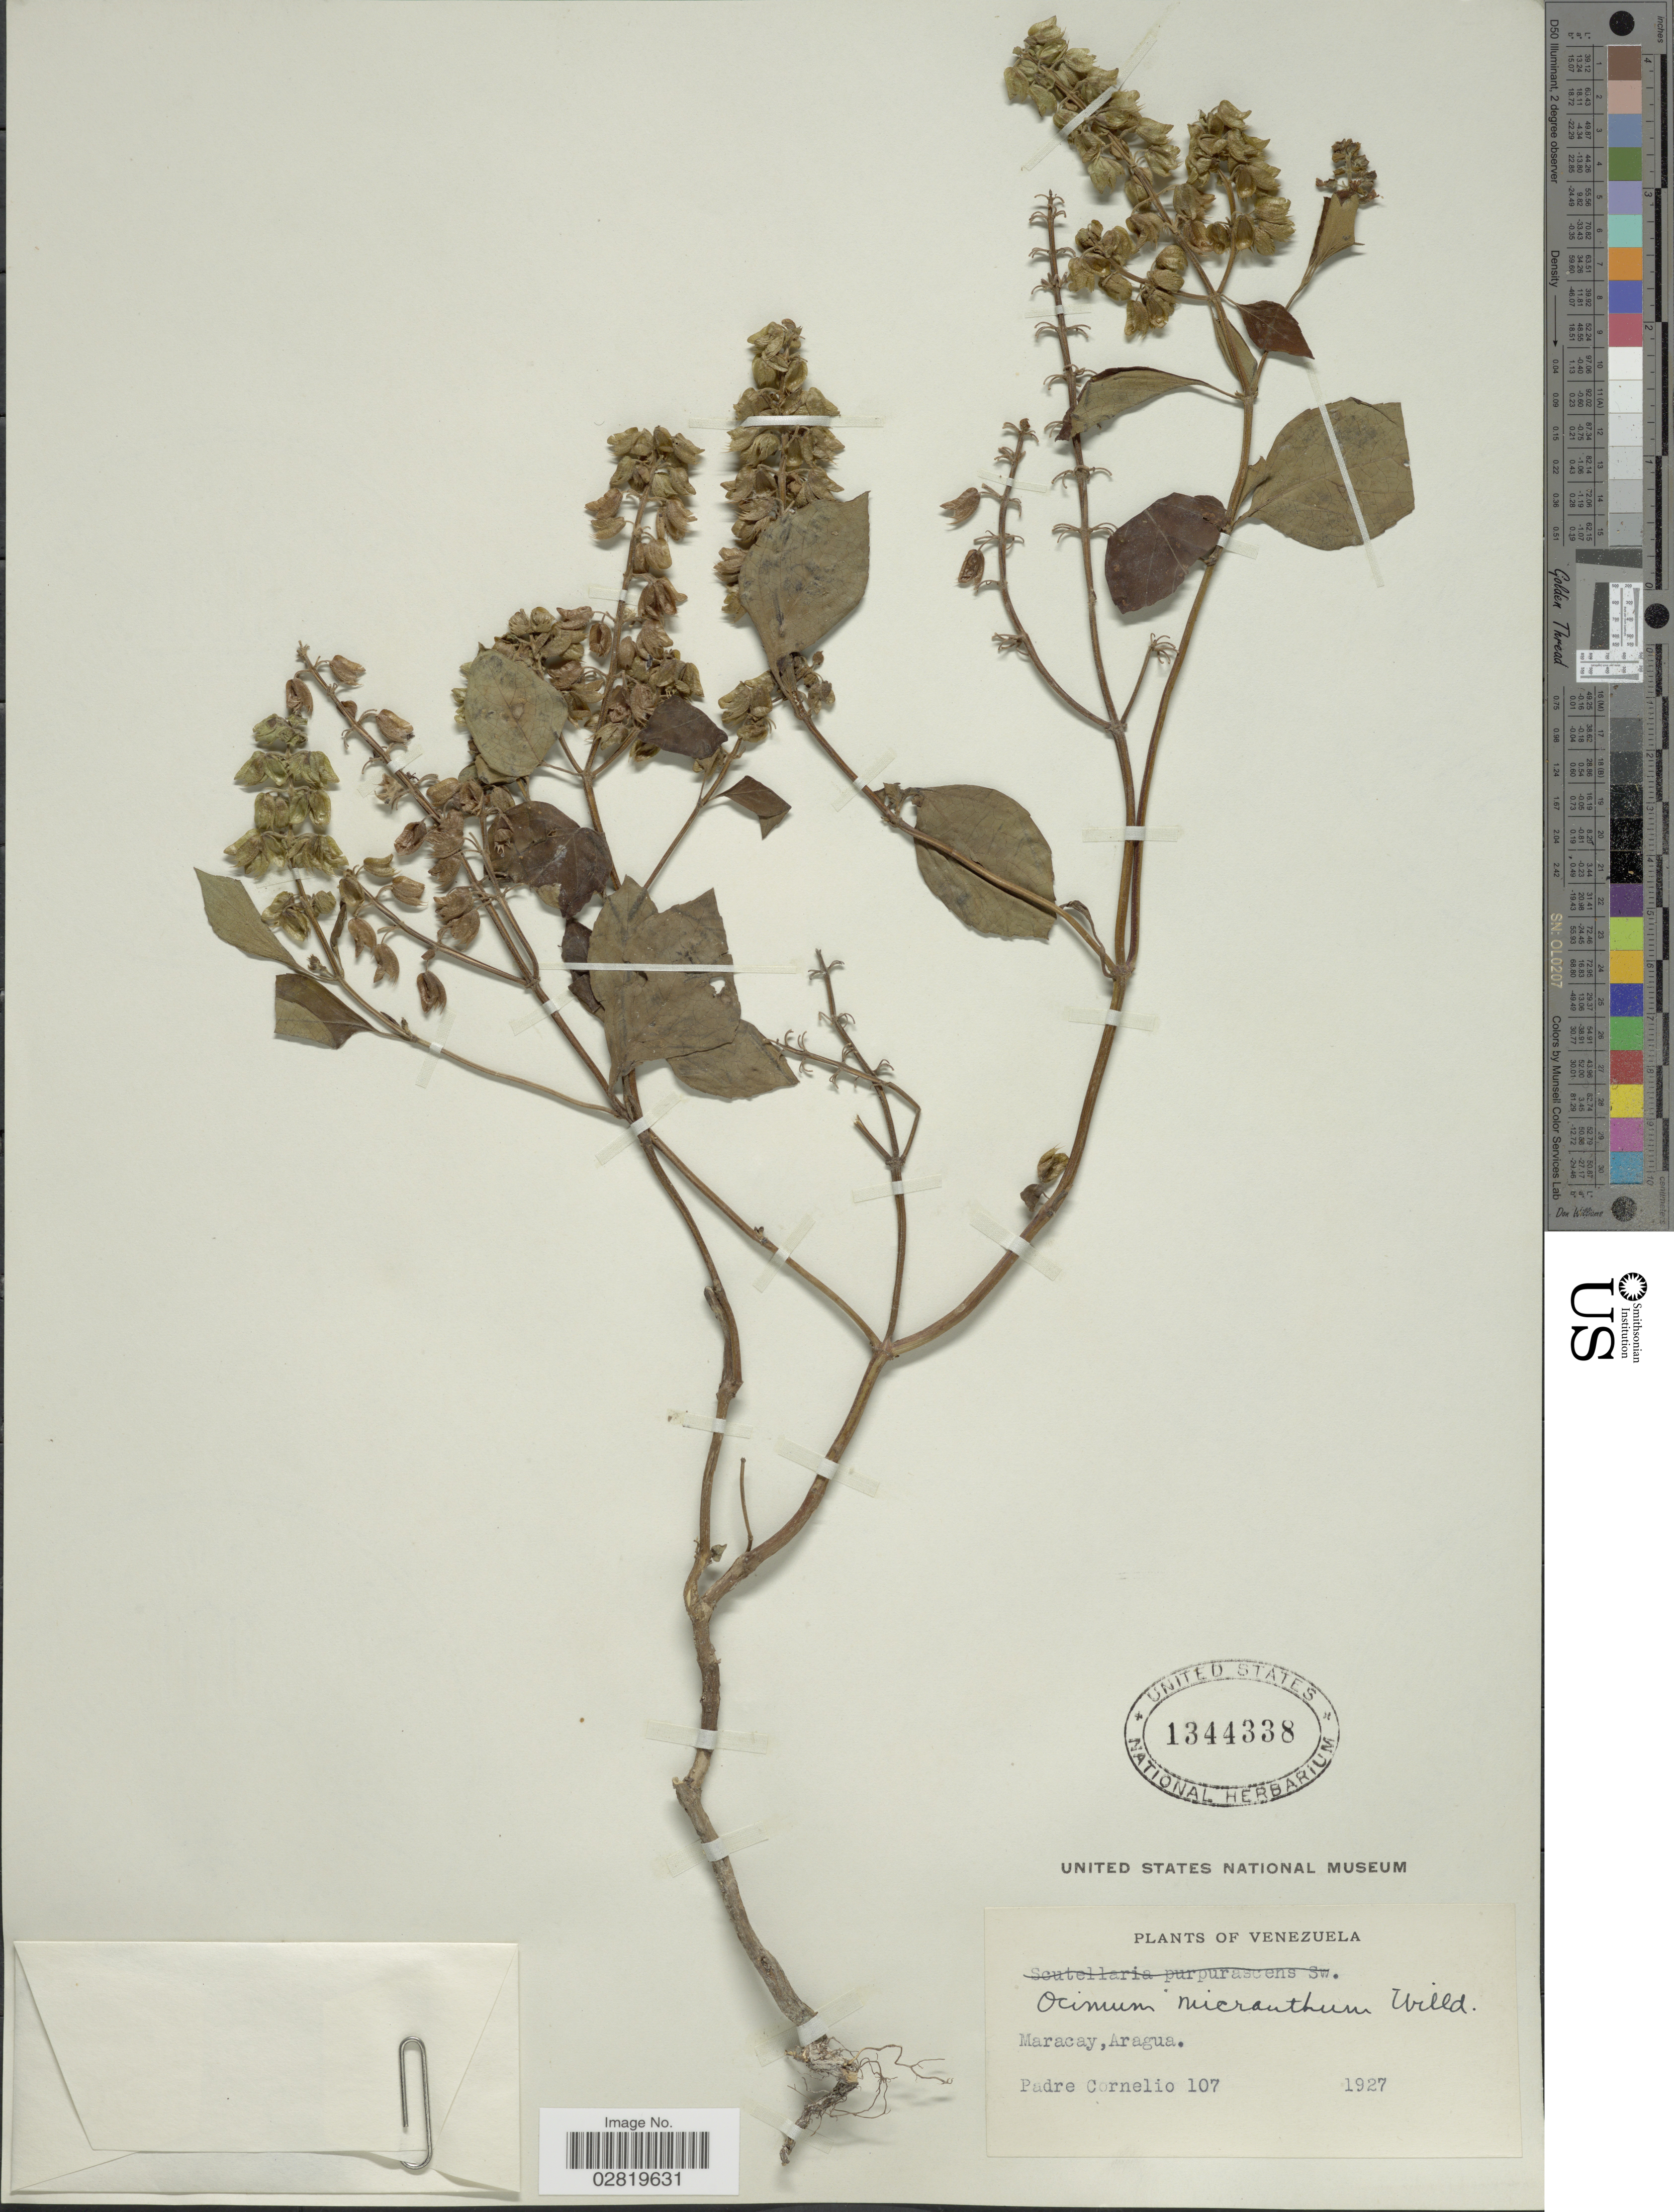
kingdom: Plantae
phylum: Tracheophyta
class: Magnoliopsida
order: Lamiales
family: Lamiaceae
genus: Ocimum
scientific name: Ocimum micranthum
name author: Willd.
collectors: P. Cornelio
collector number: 107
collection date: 1927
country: Venezuela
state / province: Aragua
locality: Maracay.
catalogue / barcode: US 1344338